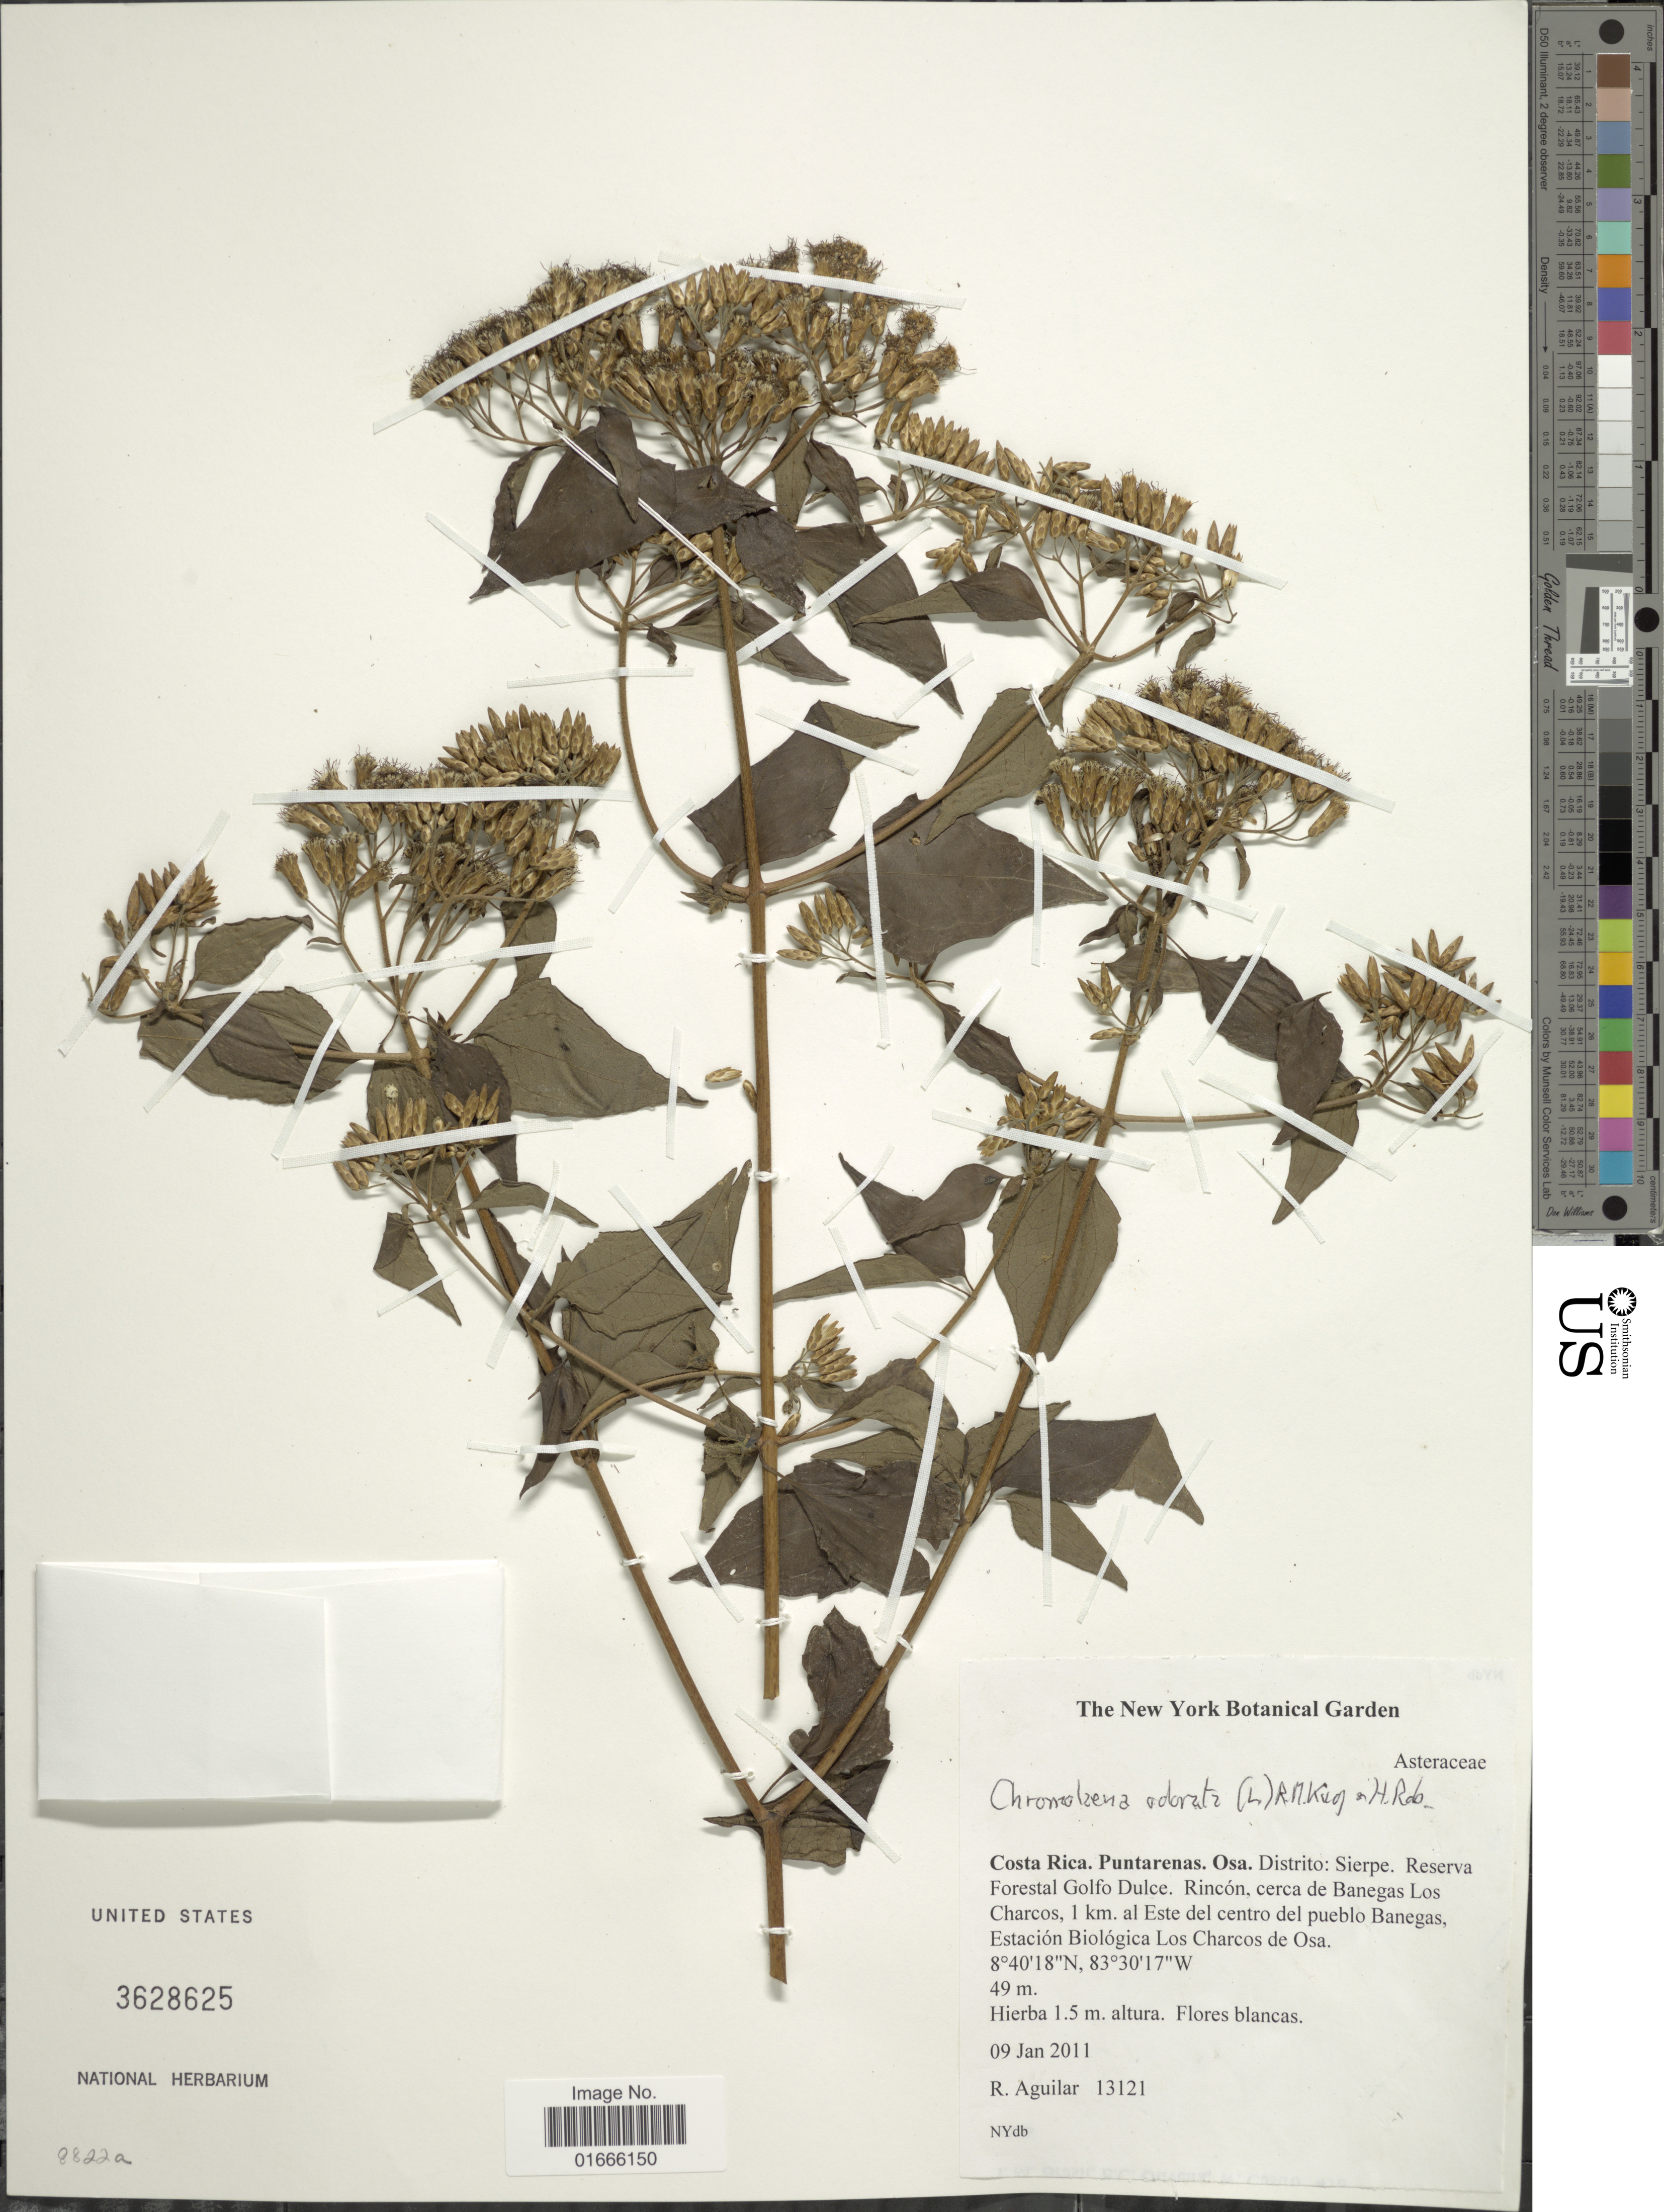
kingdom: Plantae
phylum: Tracheophyta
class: Magnoliopsida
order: Asterales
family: Asteraceae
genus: Chromolaena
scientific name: Chromolaena odorata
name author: (L.) R.M. King & H. Rob.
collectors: R. Aguilar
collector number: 13121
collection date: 2011-01-09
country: Costa Rica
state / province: Puntarenas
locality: Osa, Distrito: Sierpe, Reserva Forestal golfo Dulce, Rincon, cerca de Banegas Los Charcos, 1 km., al Este del centro del pueblo Banegas, Estacion Biologica Los Charcos de Osa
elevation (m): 49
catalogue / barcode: US 3628625